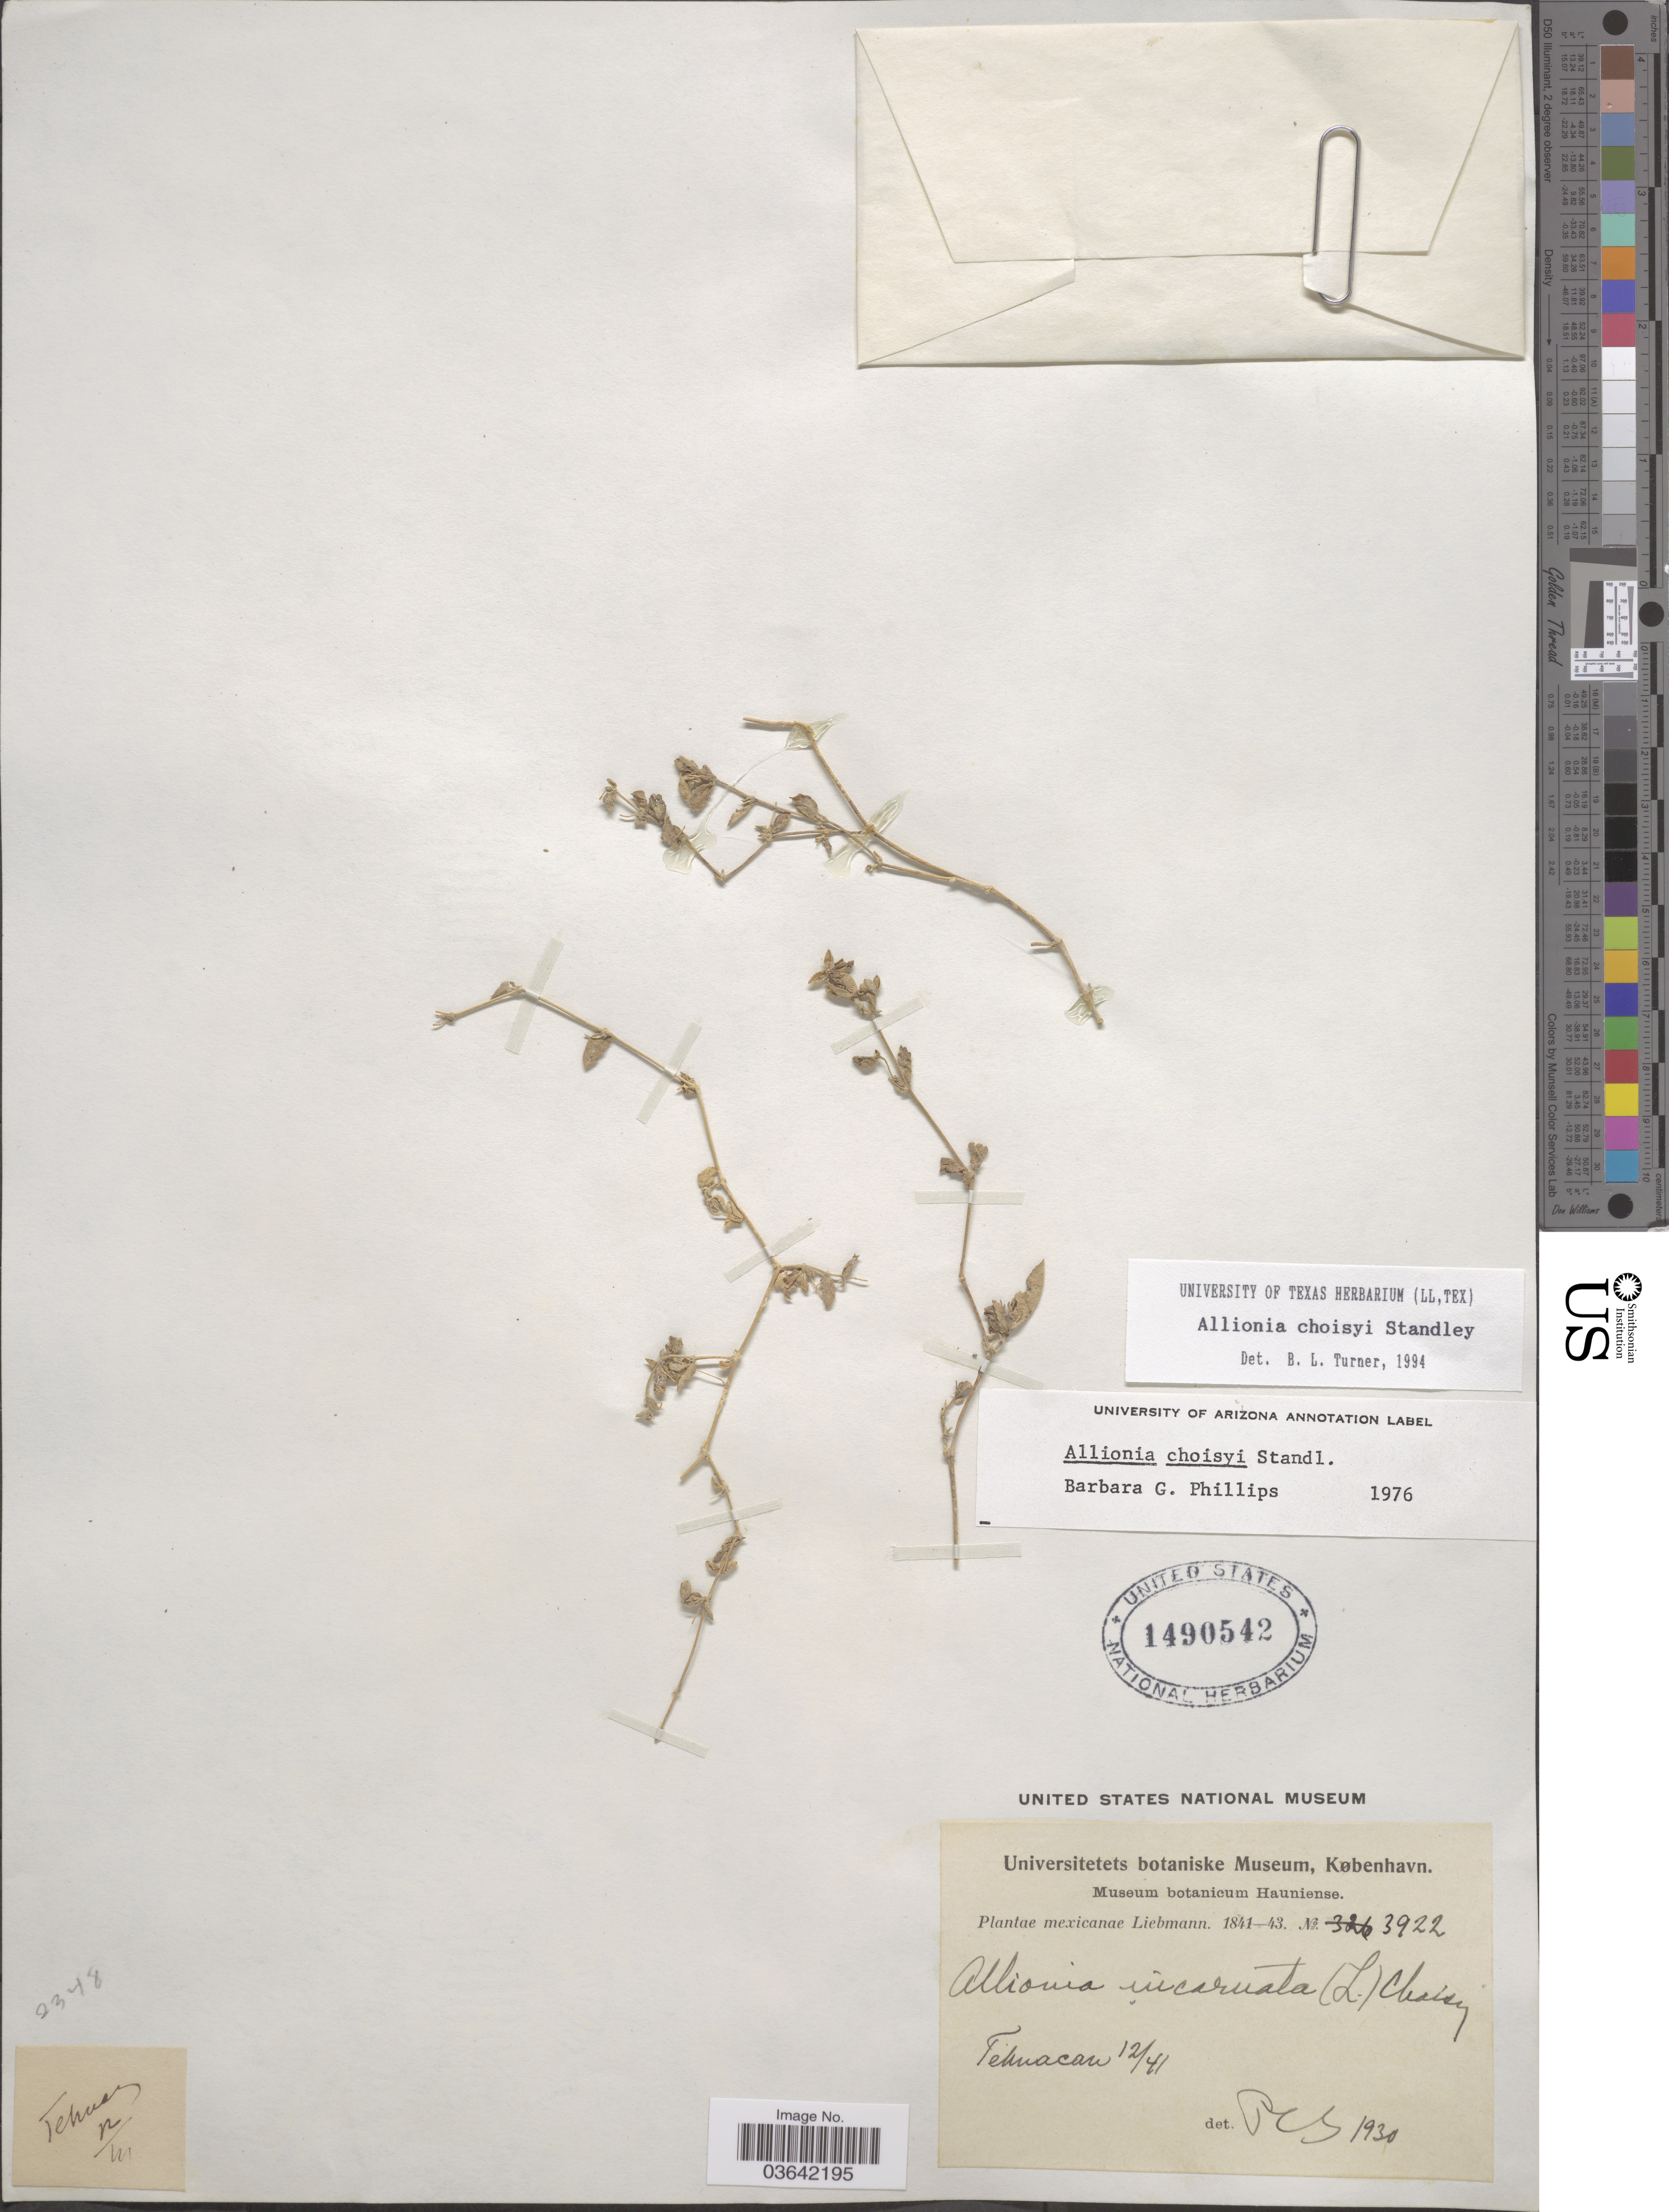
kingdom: Plantae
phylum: Tracheophyta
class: Magnoliopsida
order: Caryophyllales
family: Nyctaginaceae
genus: Allionia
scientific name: Allionia choisyi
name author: Standl.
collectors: Liebmann, --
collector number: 3922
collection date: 1841-12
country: Mexico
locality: Tehuacan.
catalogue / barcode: US 1490542